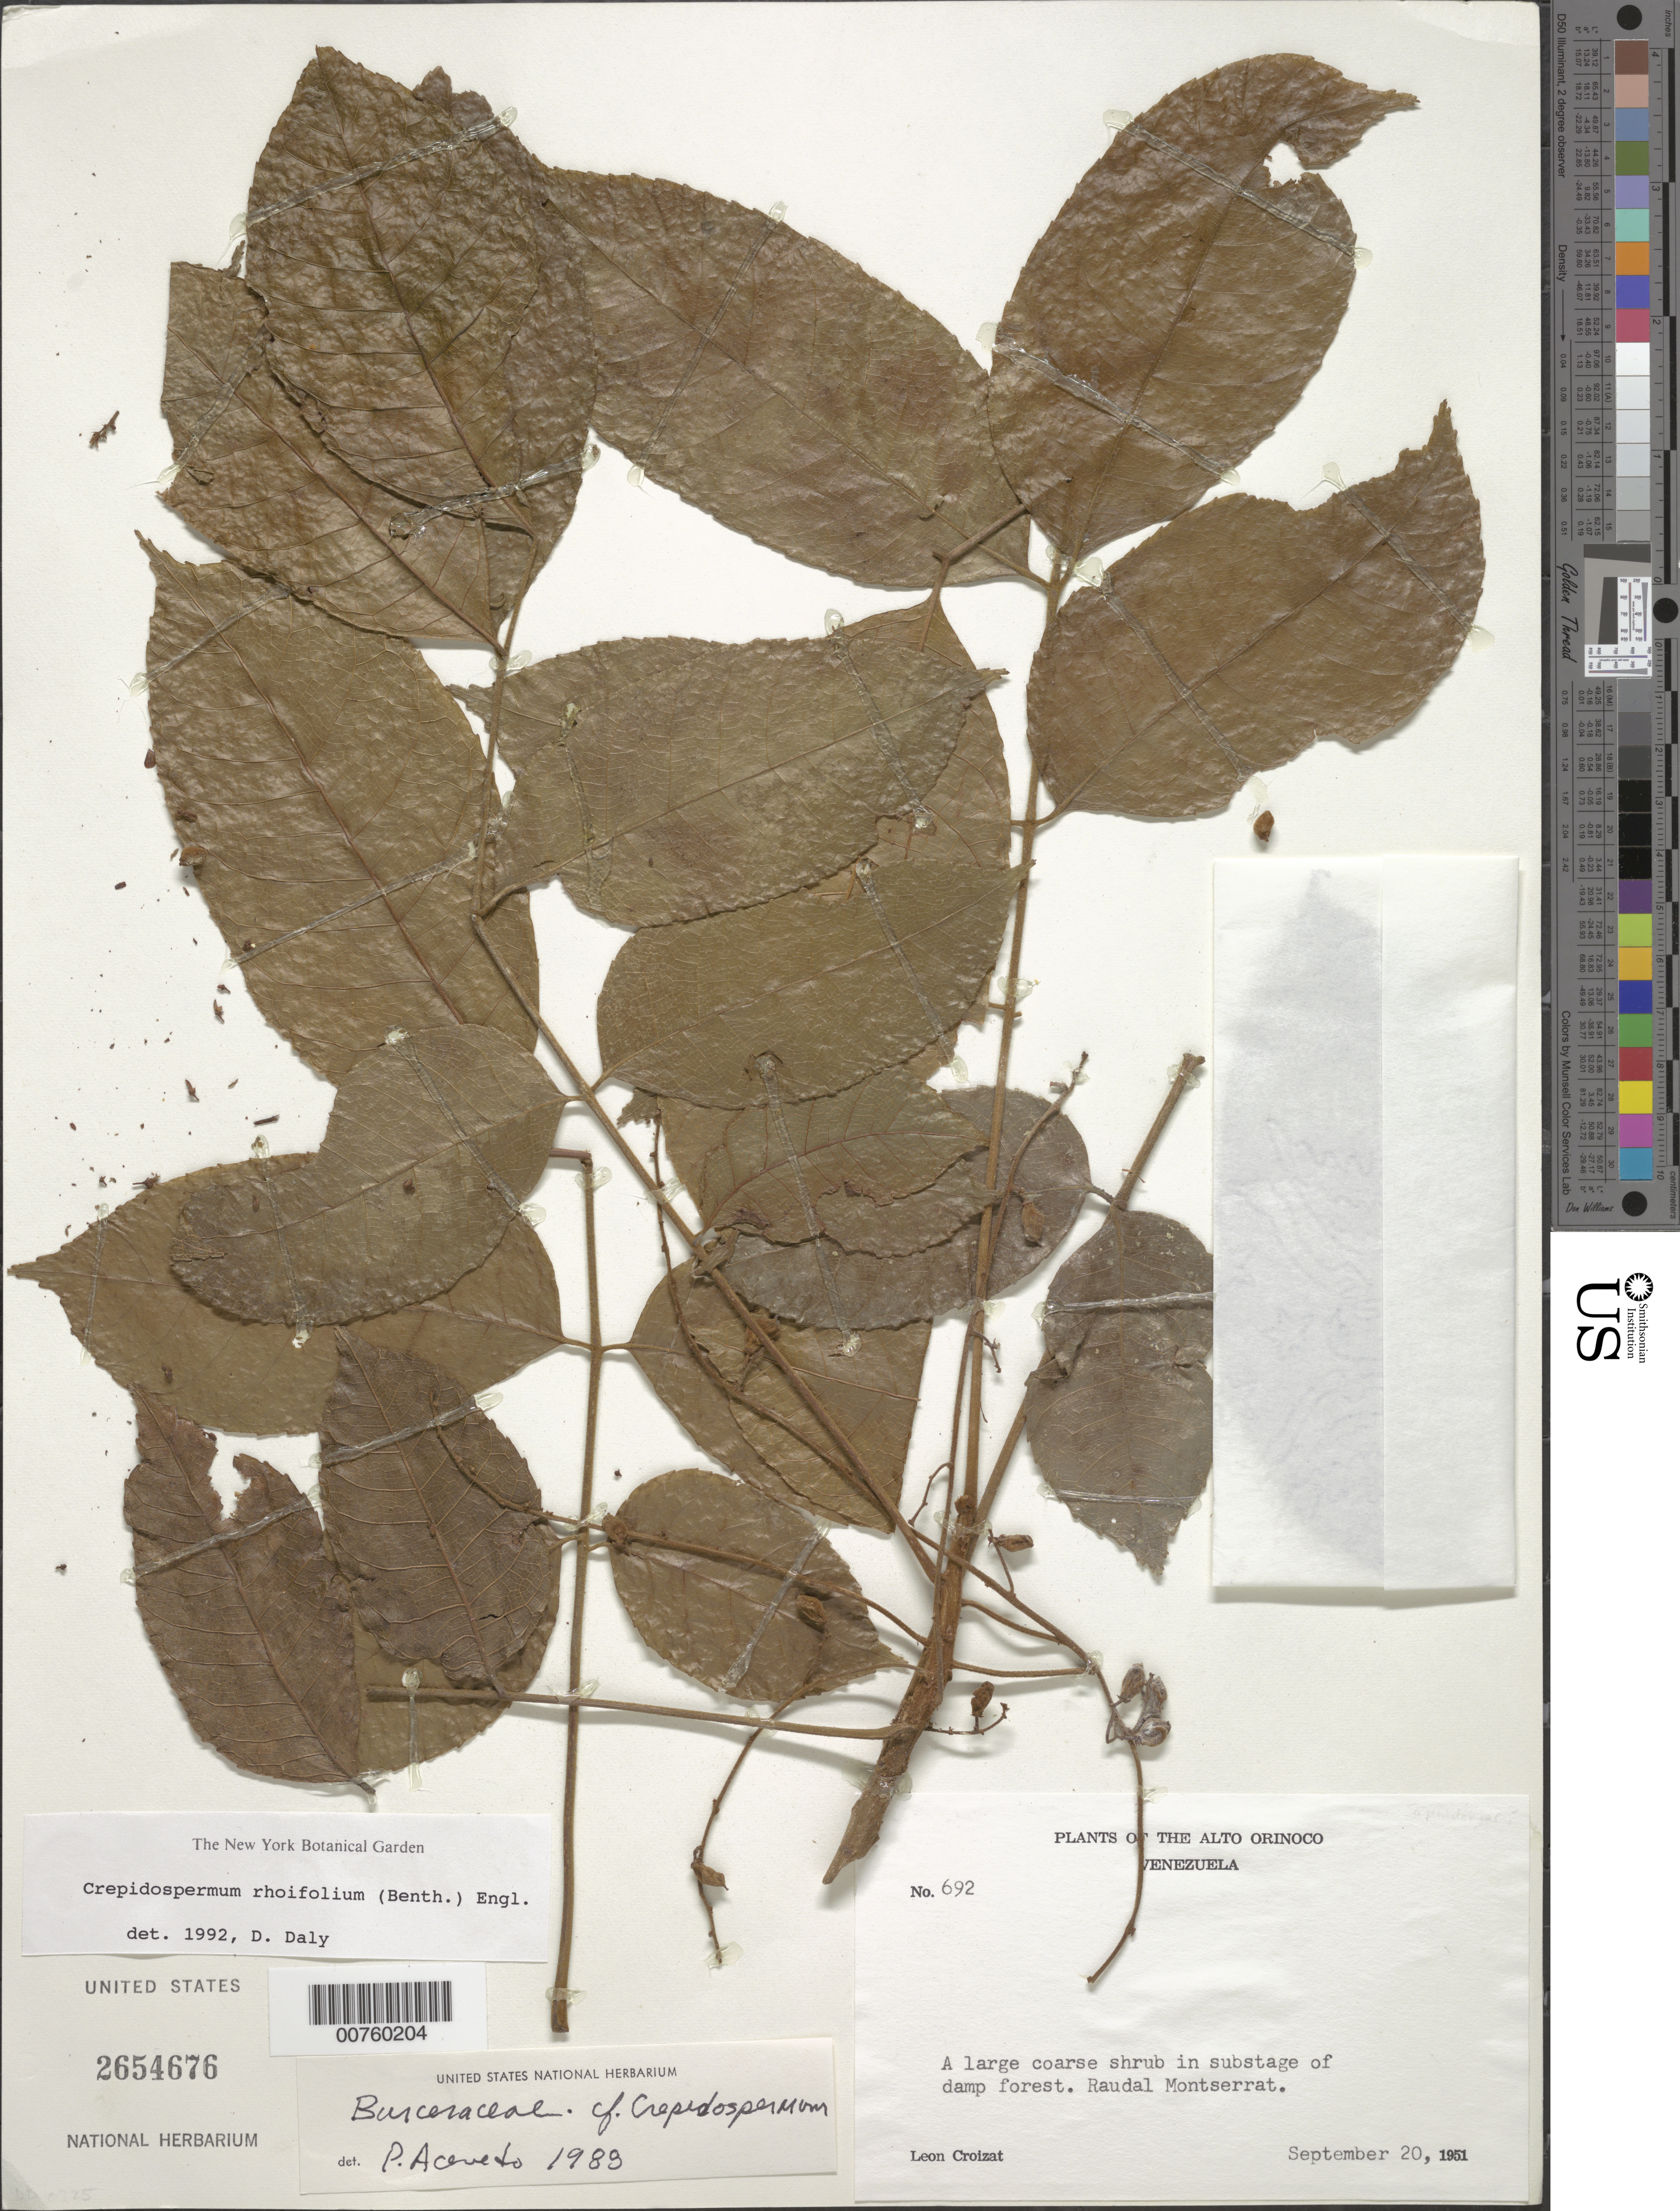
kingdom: Plantae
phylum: Tracheophyta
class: Magnoliopsida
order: Sapindales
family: Burseraceae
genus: Protium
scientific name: Protium rhoifolium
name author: (Benth.) Byng & Christenh.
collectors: L. C. M. Croizat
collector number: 692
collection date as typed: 20-Sep-51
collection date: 1951-09-20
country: Venezuela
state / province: Amazonas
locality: Alto Orinoco, Raudal Montserrat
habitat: Substage of damp forest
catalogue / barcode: US 2654676